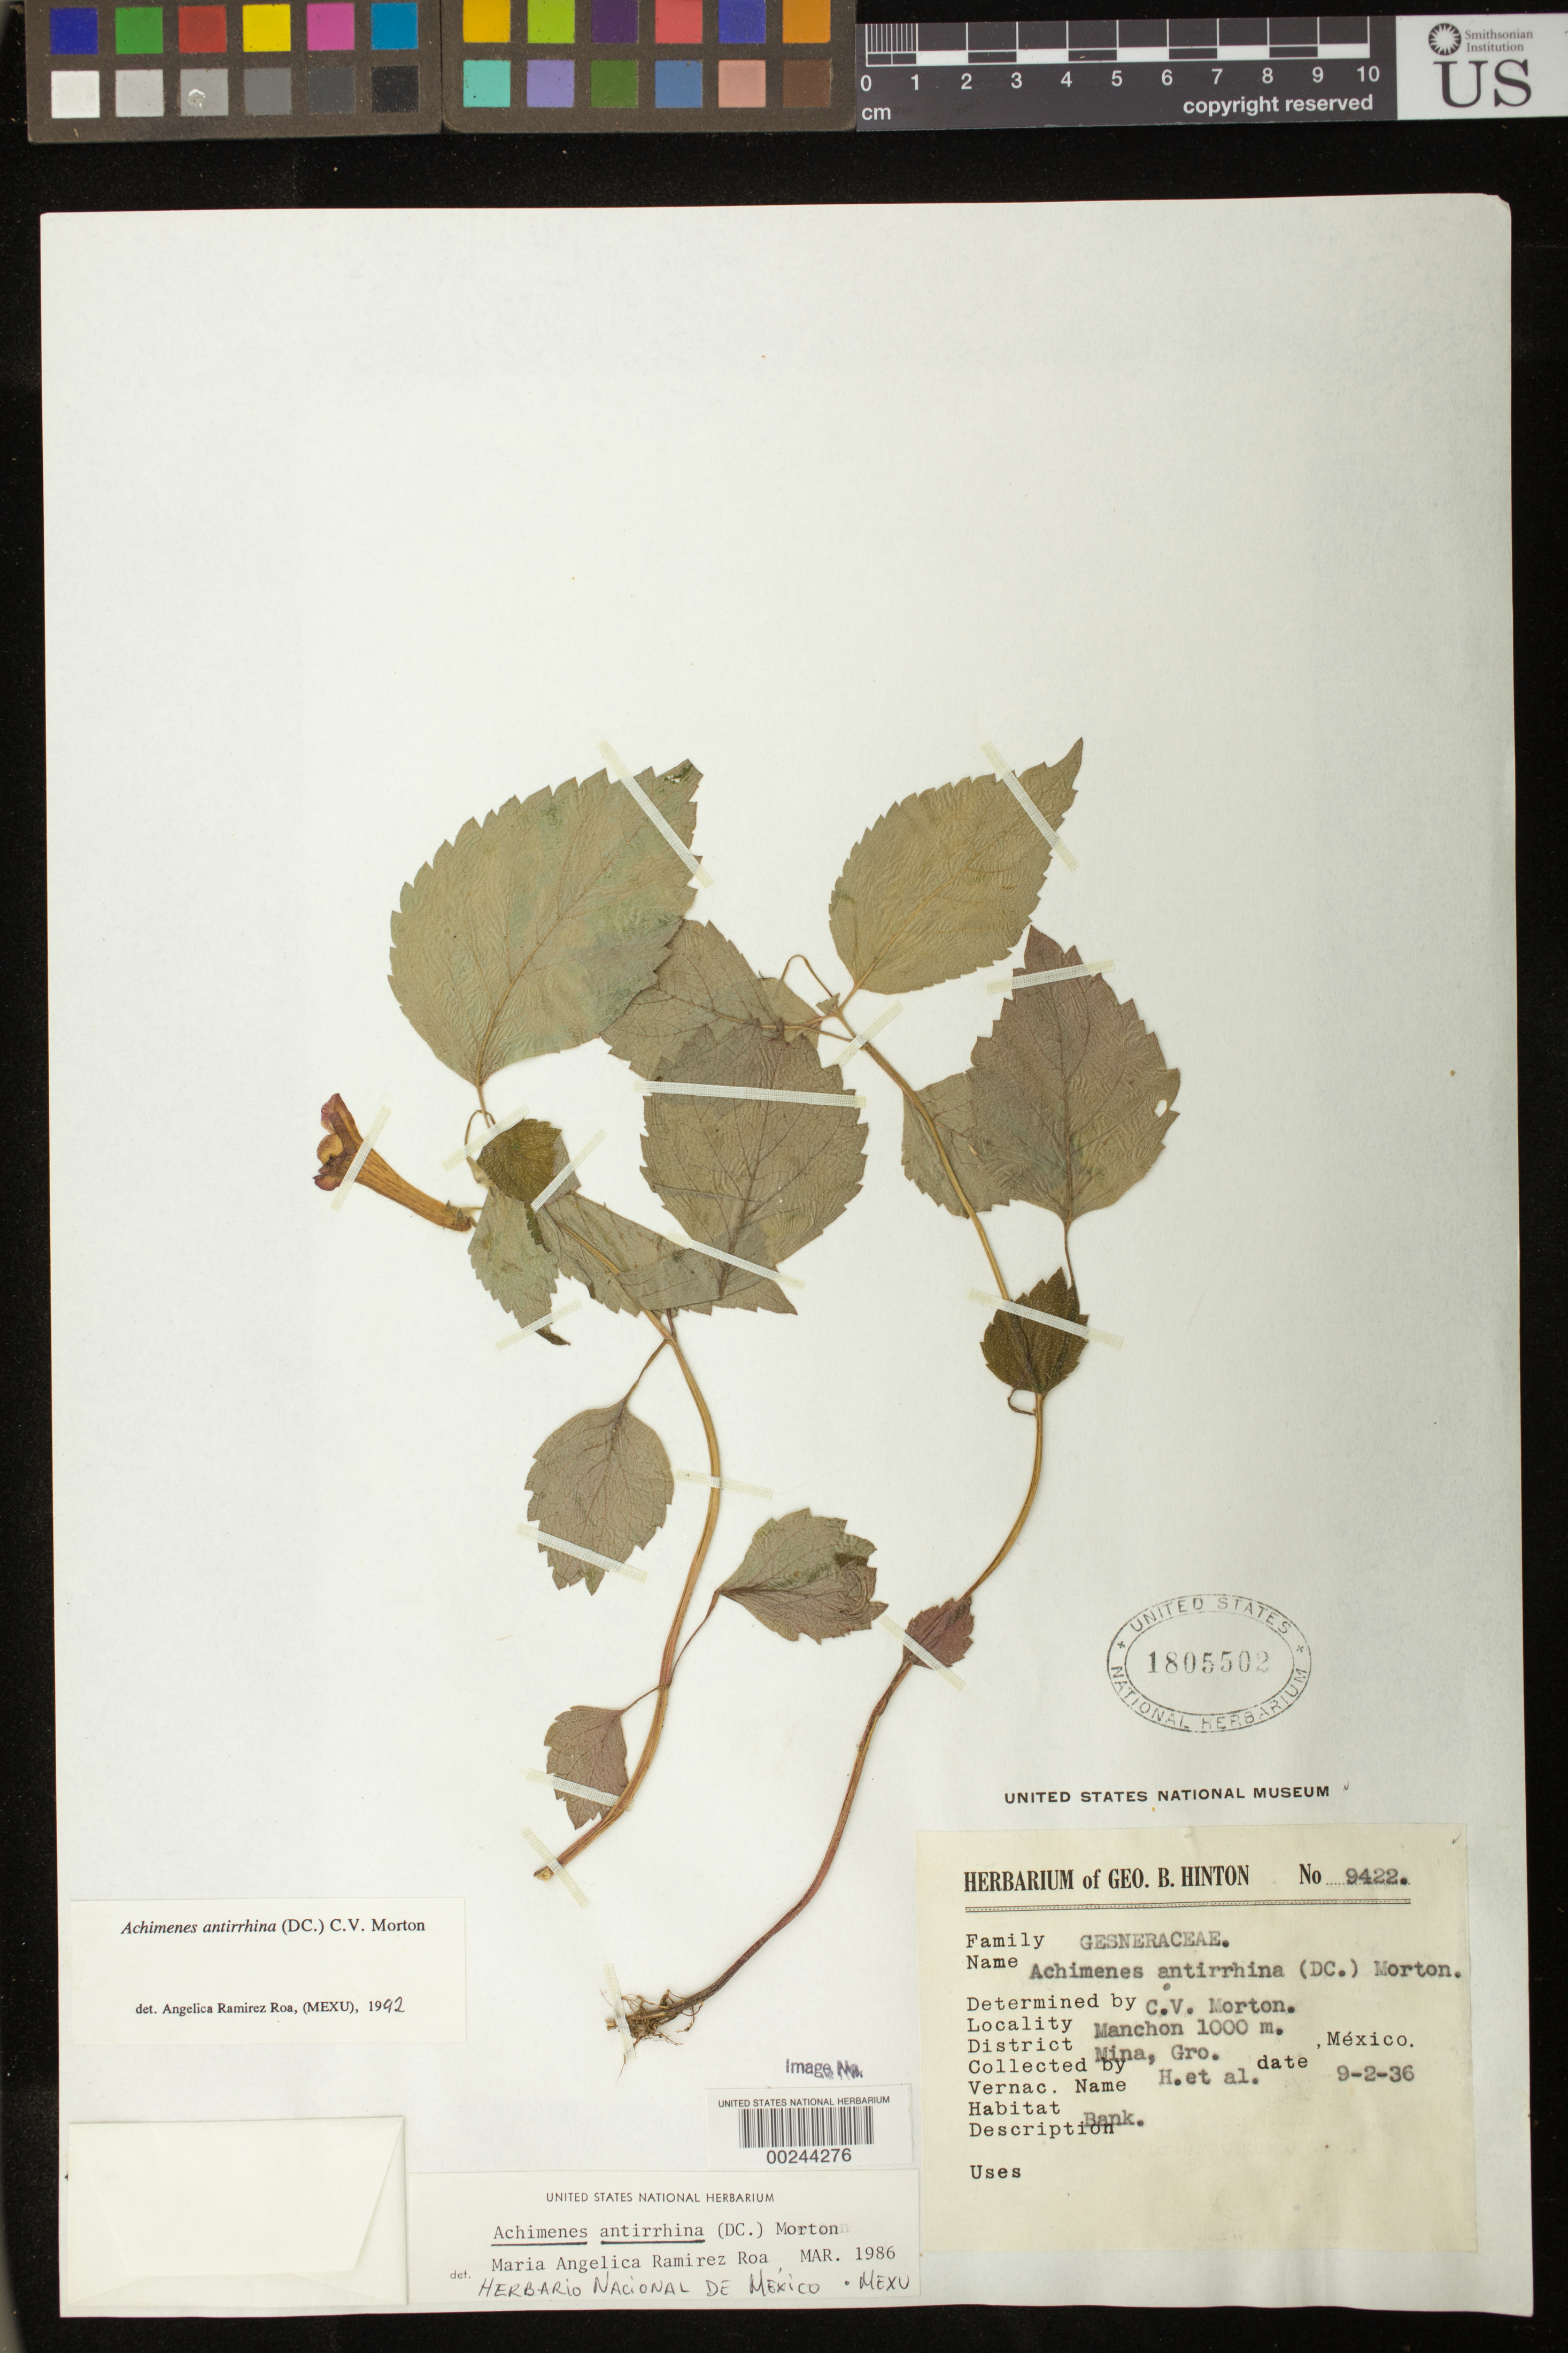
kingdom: Plantae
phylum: Tracheophyta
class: Magnoliopsida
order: Lamiales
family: Gesneriaceae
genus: Achimenes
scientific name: Achimenes antirrhina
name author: (DC.) C.V. Morton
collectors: G. B. Hinton & et al.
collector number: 9422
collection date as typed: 02 Sep 1936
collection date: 1936-09-02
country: Mexico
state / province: Guerrero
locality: Dist. of Mina, Manchon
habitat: Bank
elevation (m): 1000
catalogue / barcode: US 1805502